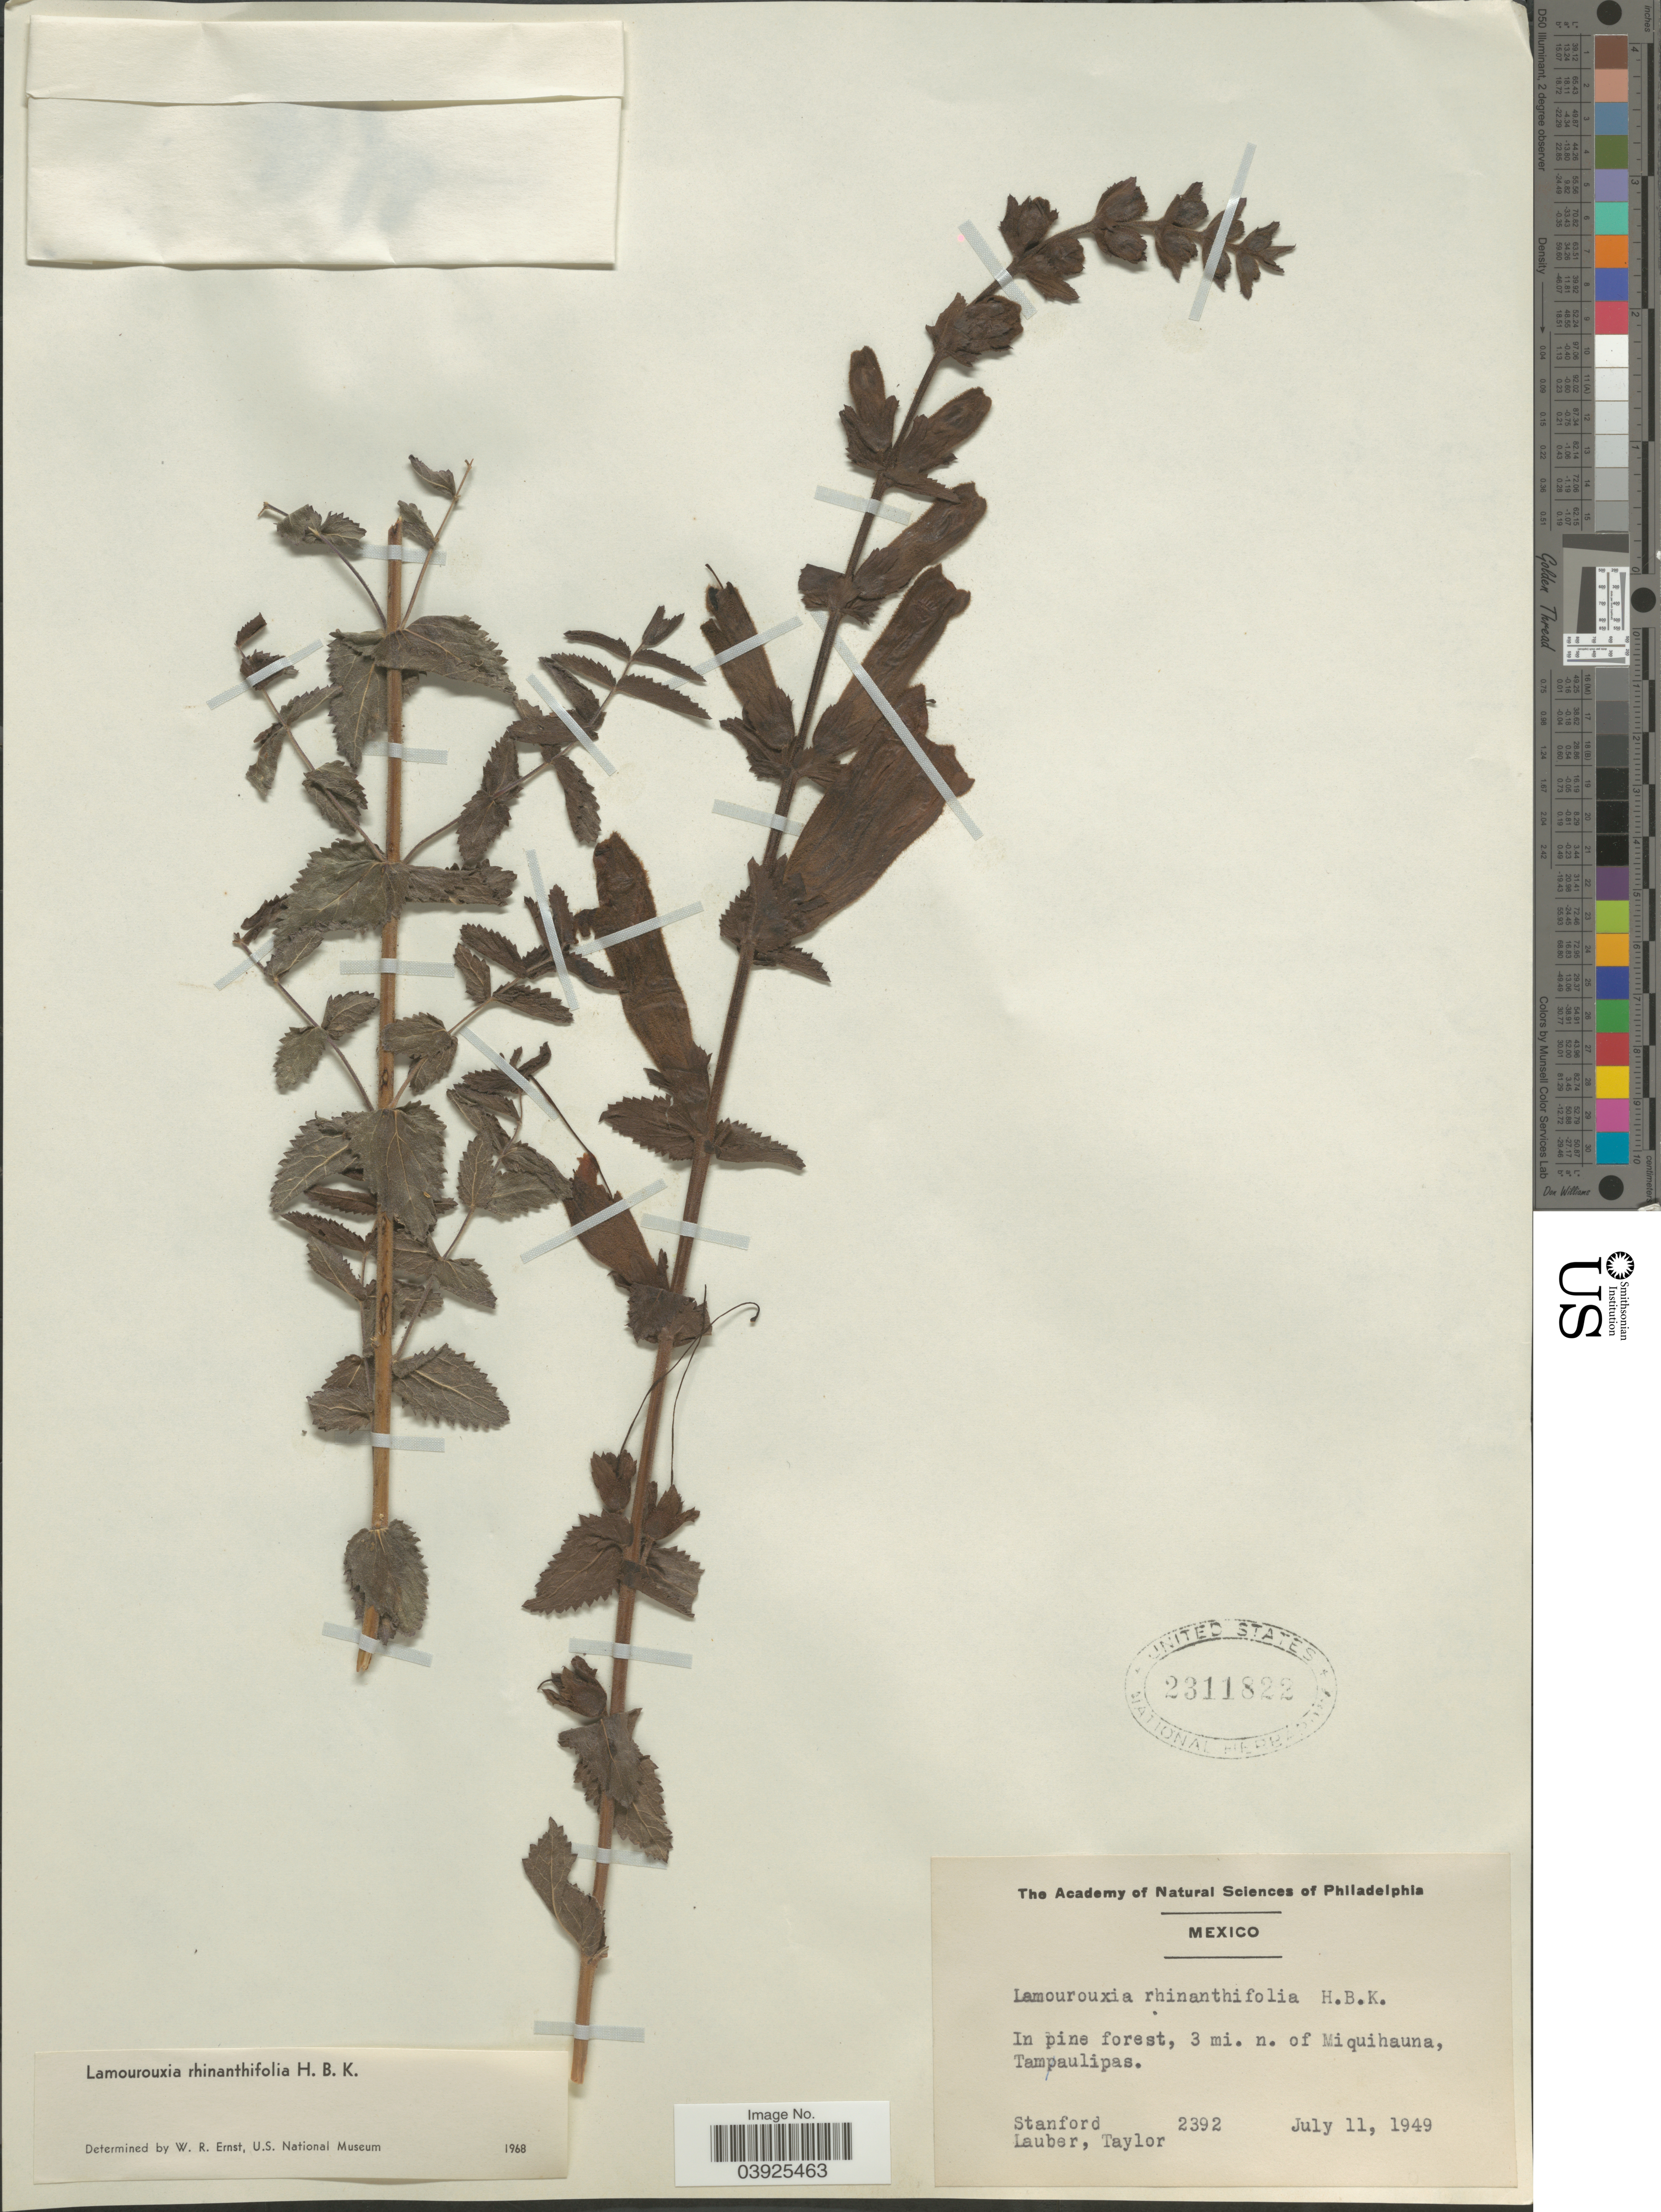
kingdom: Plantae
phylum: Tracheophyta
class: Magnoliopsida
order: Lamiales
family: Orobanchaceae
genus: Lamourouxia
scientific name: Lamourouxia rhinanthifolia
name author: Kunth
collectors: -. Stanford, Lauber, -- & -. Taylor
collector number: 2392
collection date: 1949-07-11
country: Mexico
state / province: Tamaulipas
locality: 3 mi. n. of Miquihauna.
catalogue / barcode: US 2311822